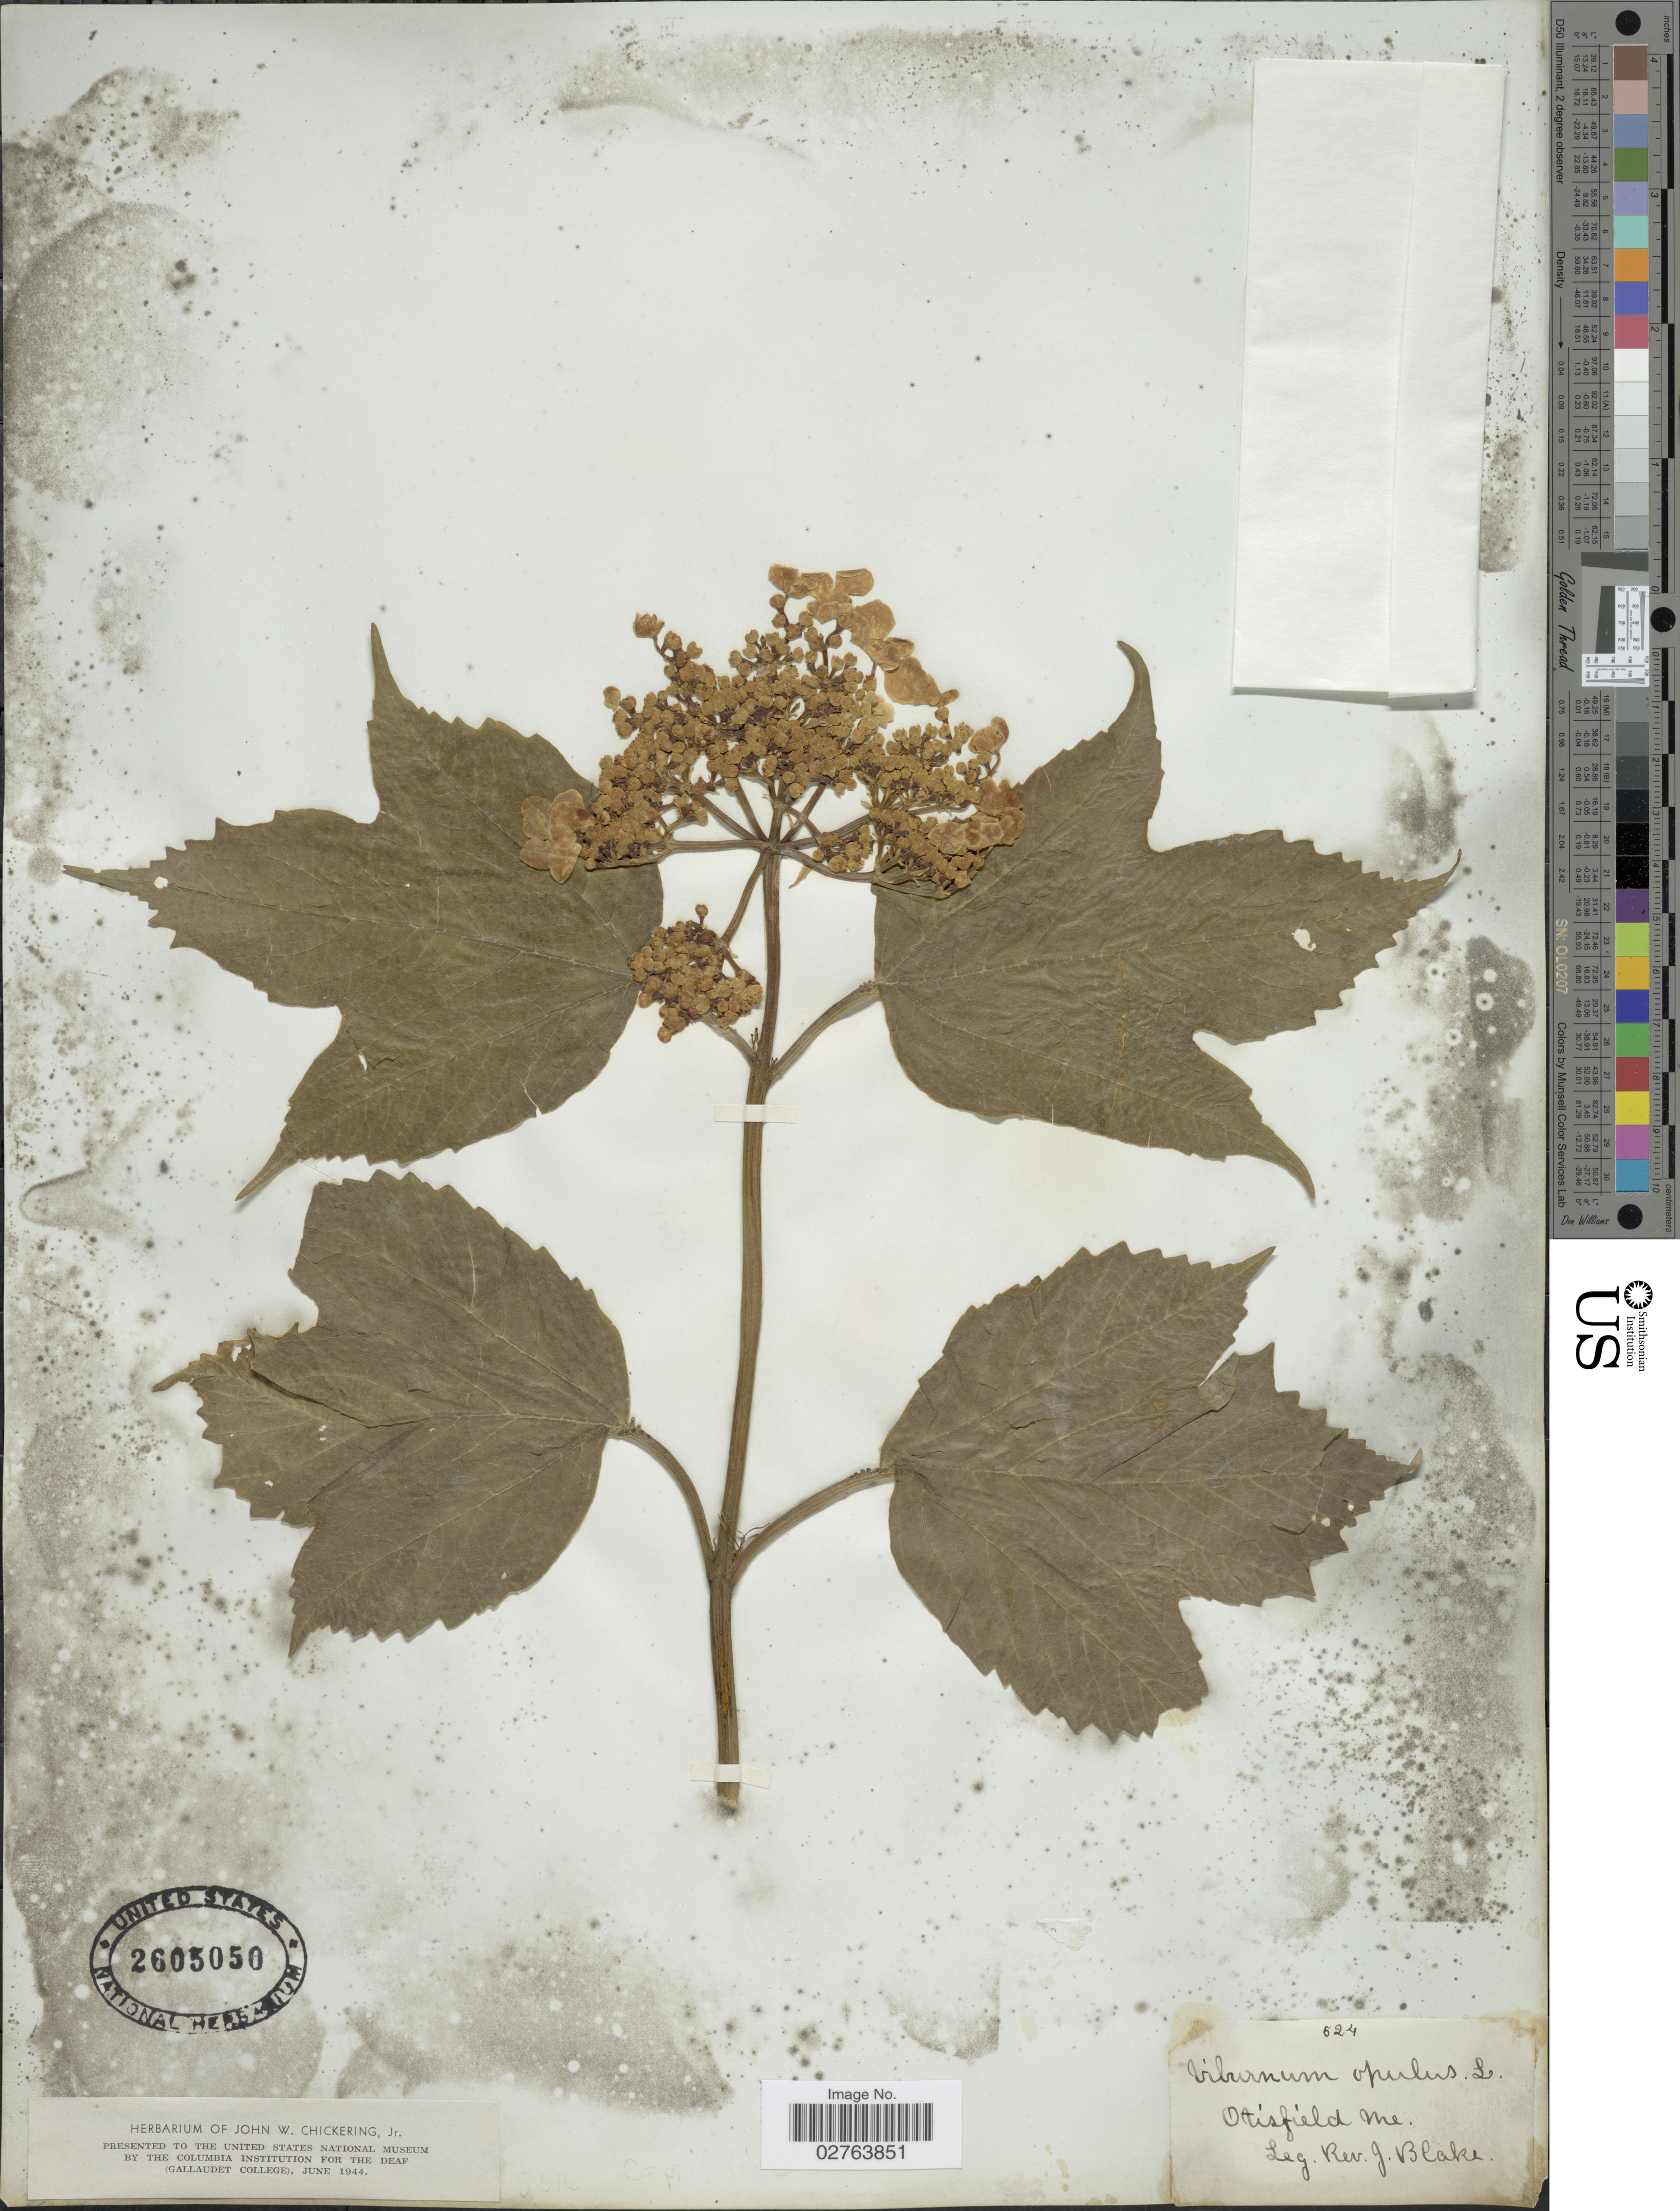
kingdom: Plantae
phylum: Tracheophyta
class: Magnoliopsida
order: Dipsacales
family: Viburnaceae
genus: Viburnum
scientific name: Viburnum opulus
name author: L.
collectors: J. Blake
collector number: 524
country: United States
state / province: Maine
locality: Otisfield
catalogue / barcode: US 2605050